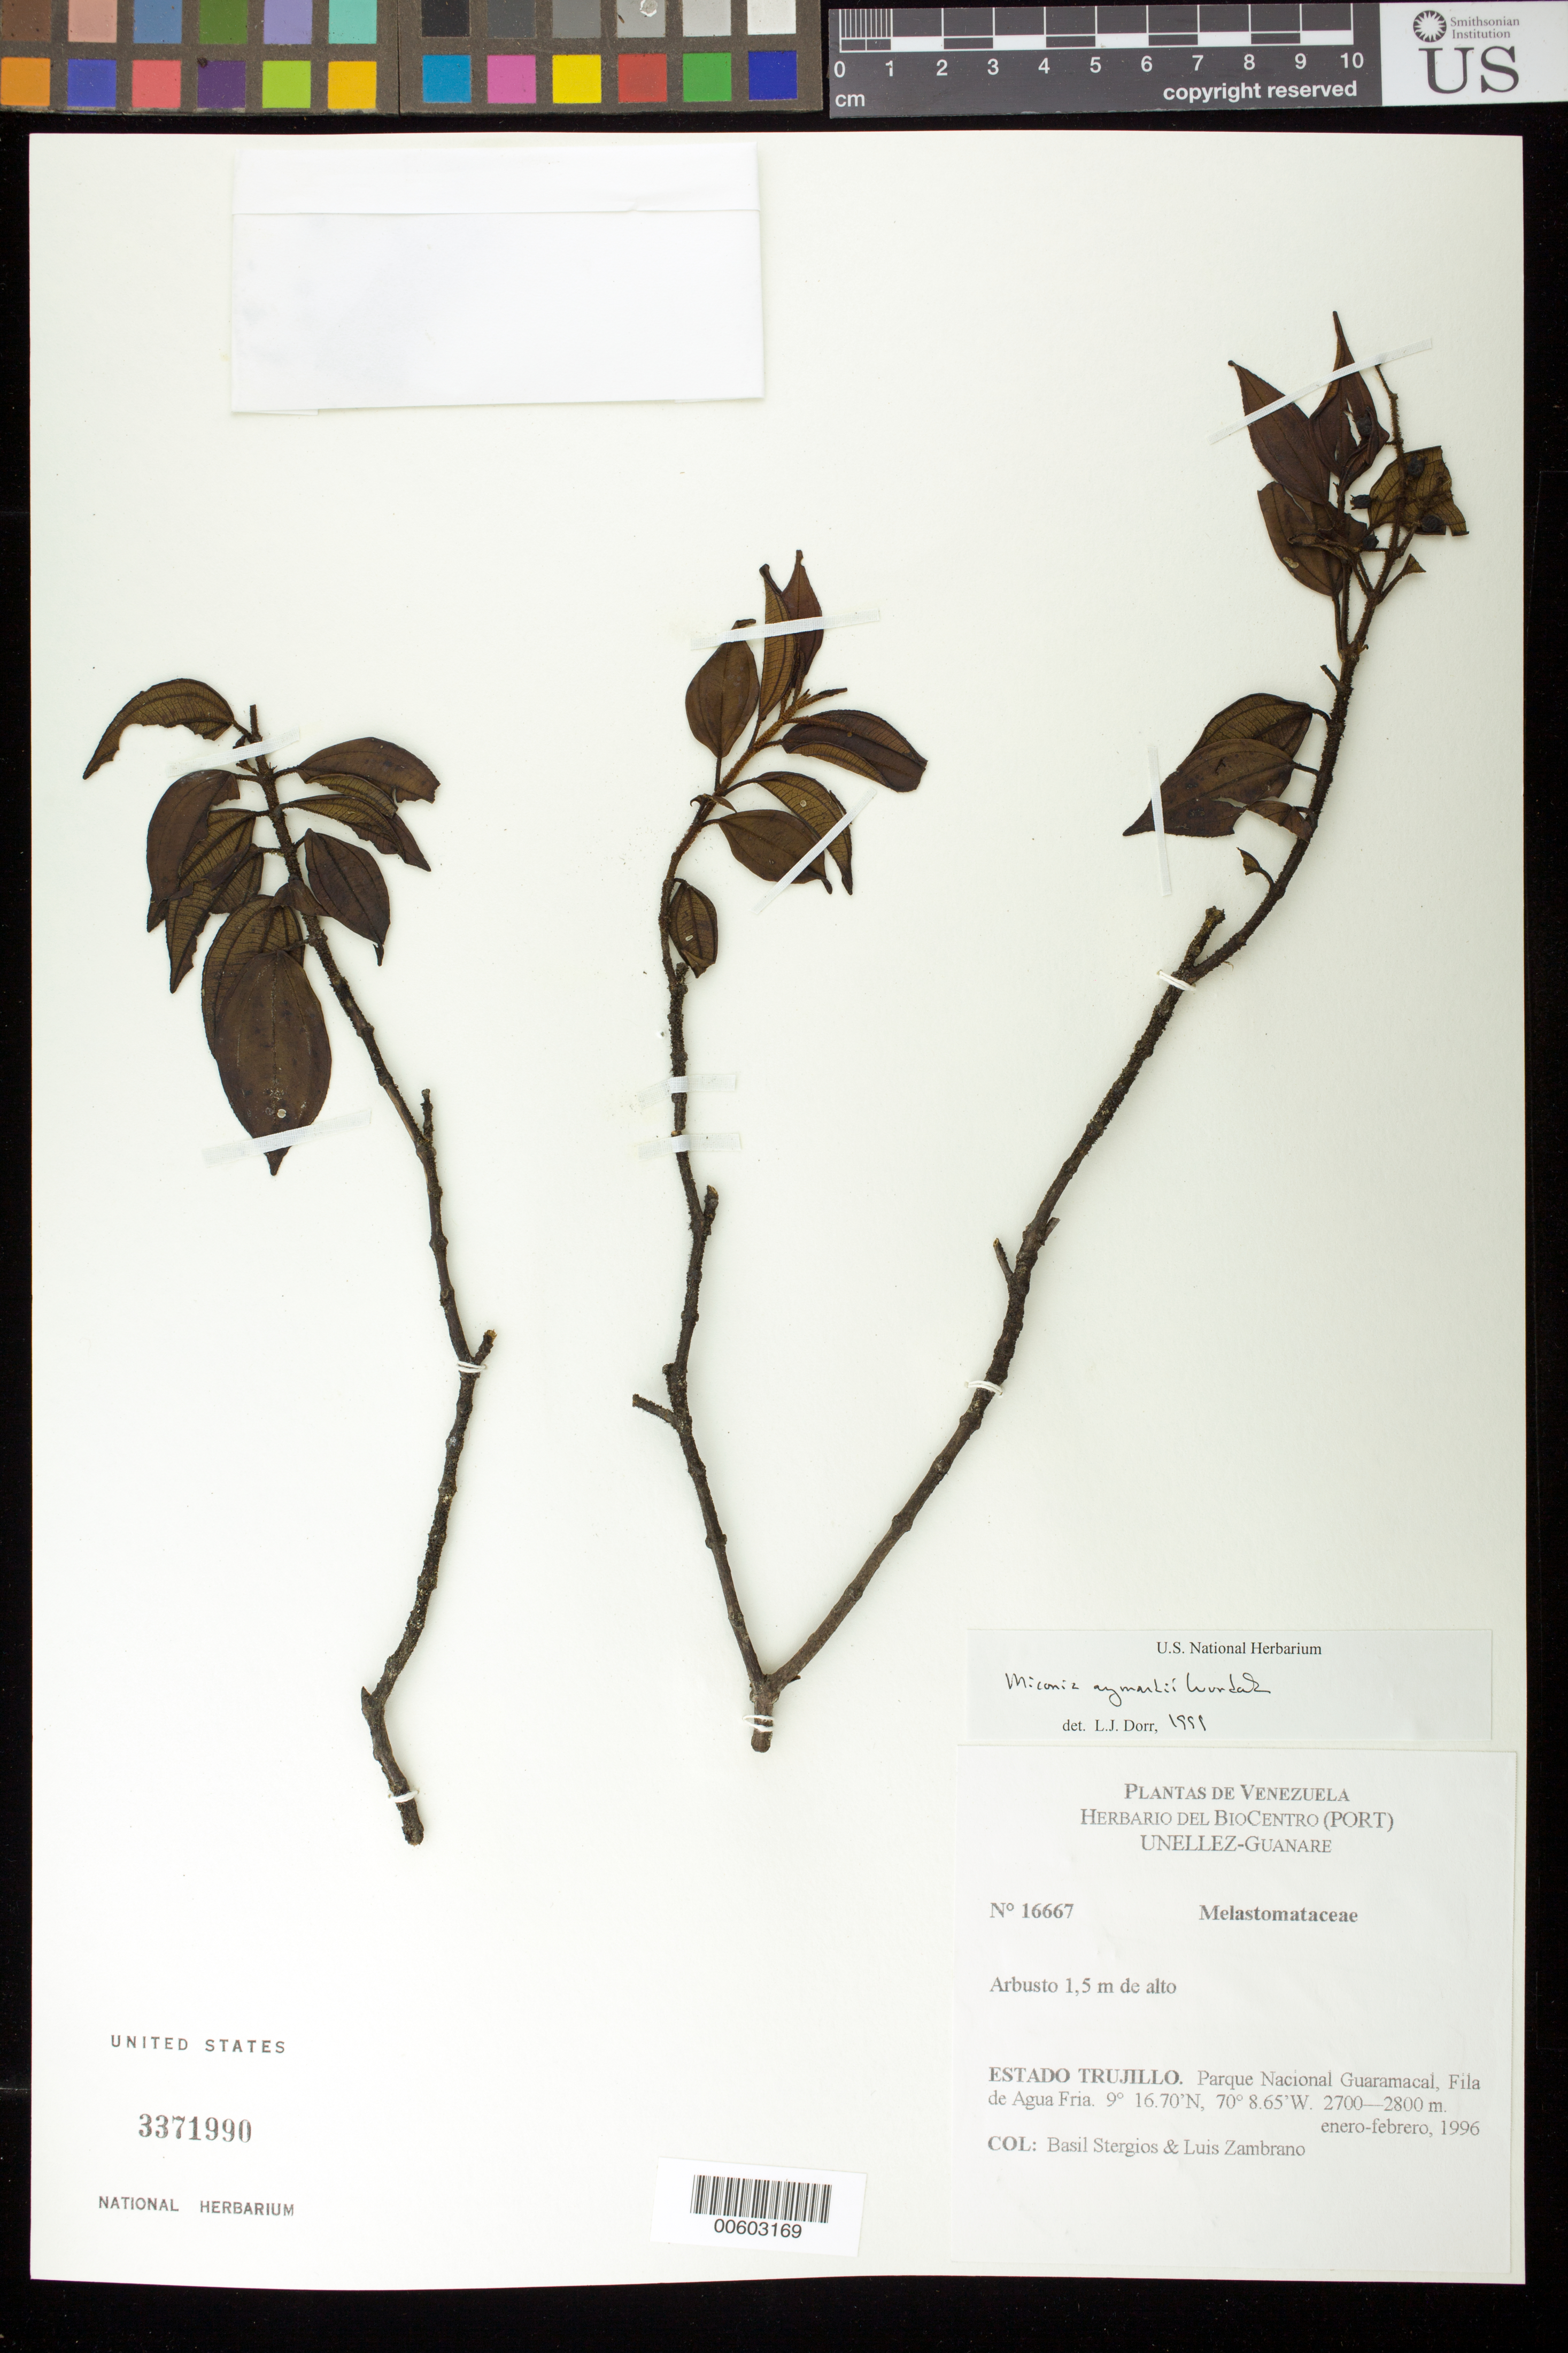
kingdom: Plantae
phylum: Tracheophyta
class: Magnoliopsida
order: Myrtales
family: Melastomataceae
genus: Miconia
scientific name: Miconia aymardii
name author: Wurdack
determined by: Dorr, L. J., (BOT), Smithsonian Institution - National Museum of Natural History (UNITED STATES)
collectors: B. G. Stergios & L. Zambrano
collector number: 16667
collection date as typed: Jan 1996 to -- Feb 1996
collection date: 1996-01/1996-02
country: Venezuela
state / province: Trujillo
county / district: Boconó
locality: Parque Nacional Guaramacal, Fila de Agua Fria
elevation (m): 2700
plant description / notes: PORT, US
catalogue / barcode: US 3371990